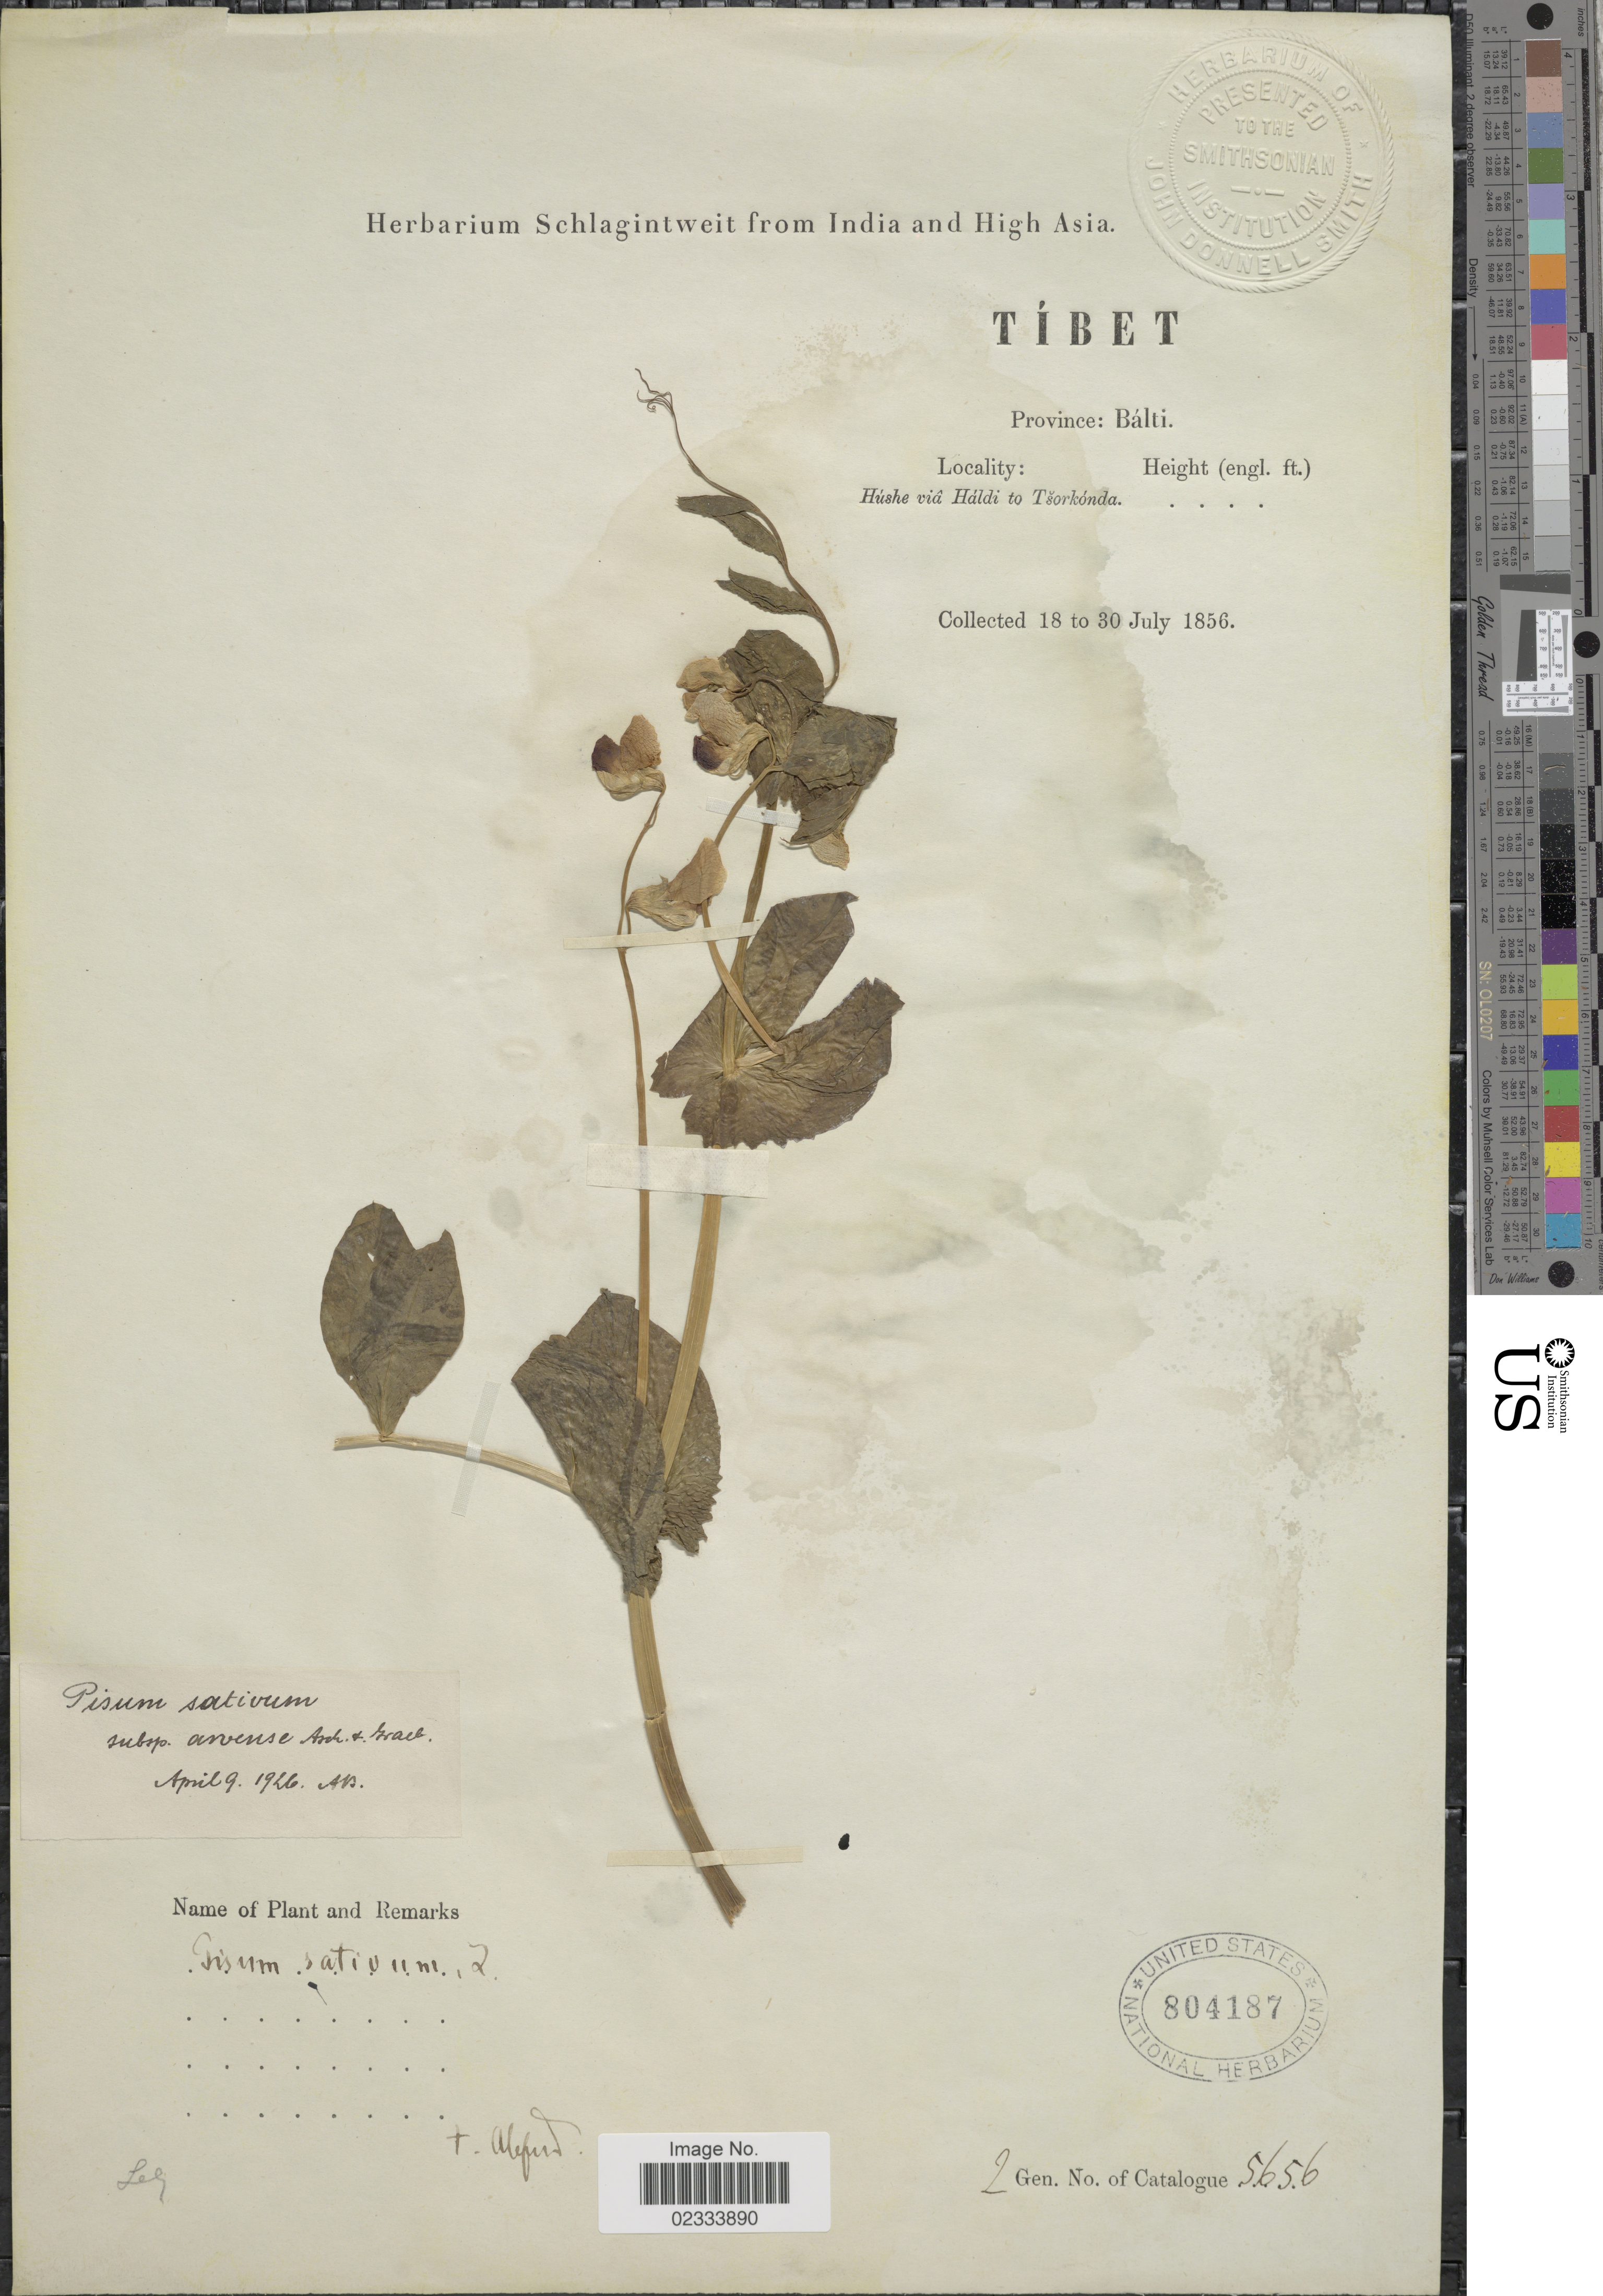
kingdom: Plantae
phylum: Tracheophyta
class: Magnoliopsida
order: Fabales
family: Fabaceae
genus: Pisum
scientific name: Pisum sativum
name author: L.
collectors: ex herb. Schlagintweit from India and High Asia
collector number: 5656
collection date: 1856-07-18/1956-07-30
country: China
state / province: Xizang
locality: Tibet, Province: Balti, Hushe va Haldi to Tsorkonda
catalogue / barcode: US 804187